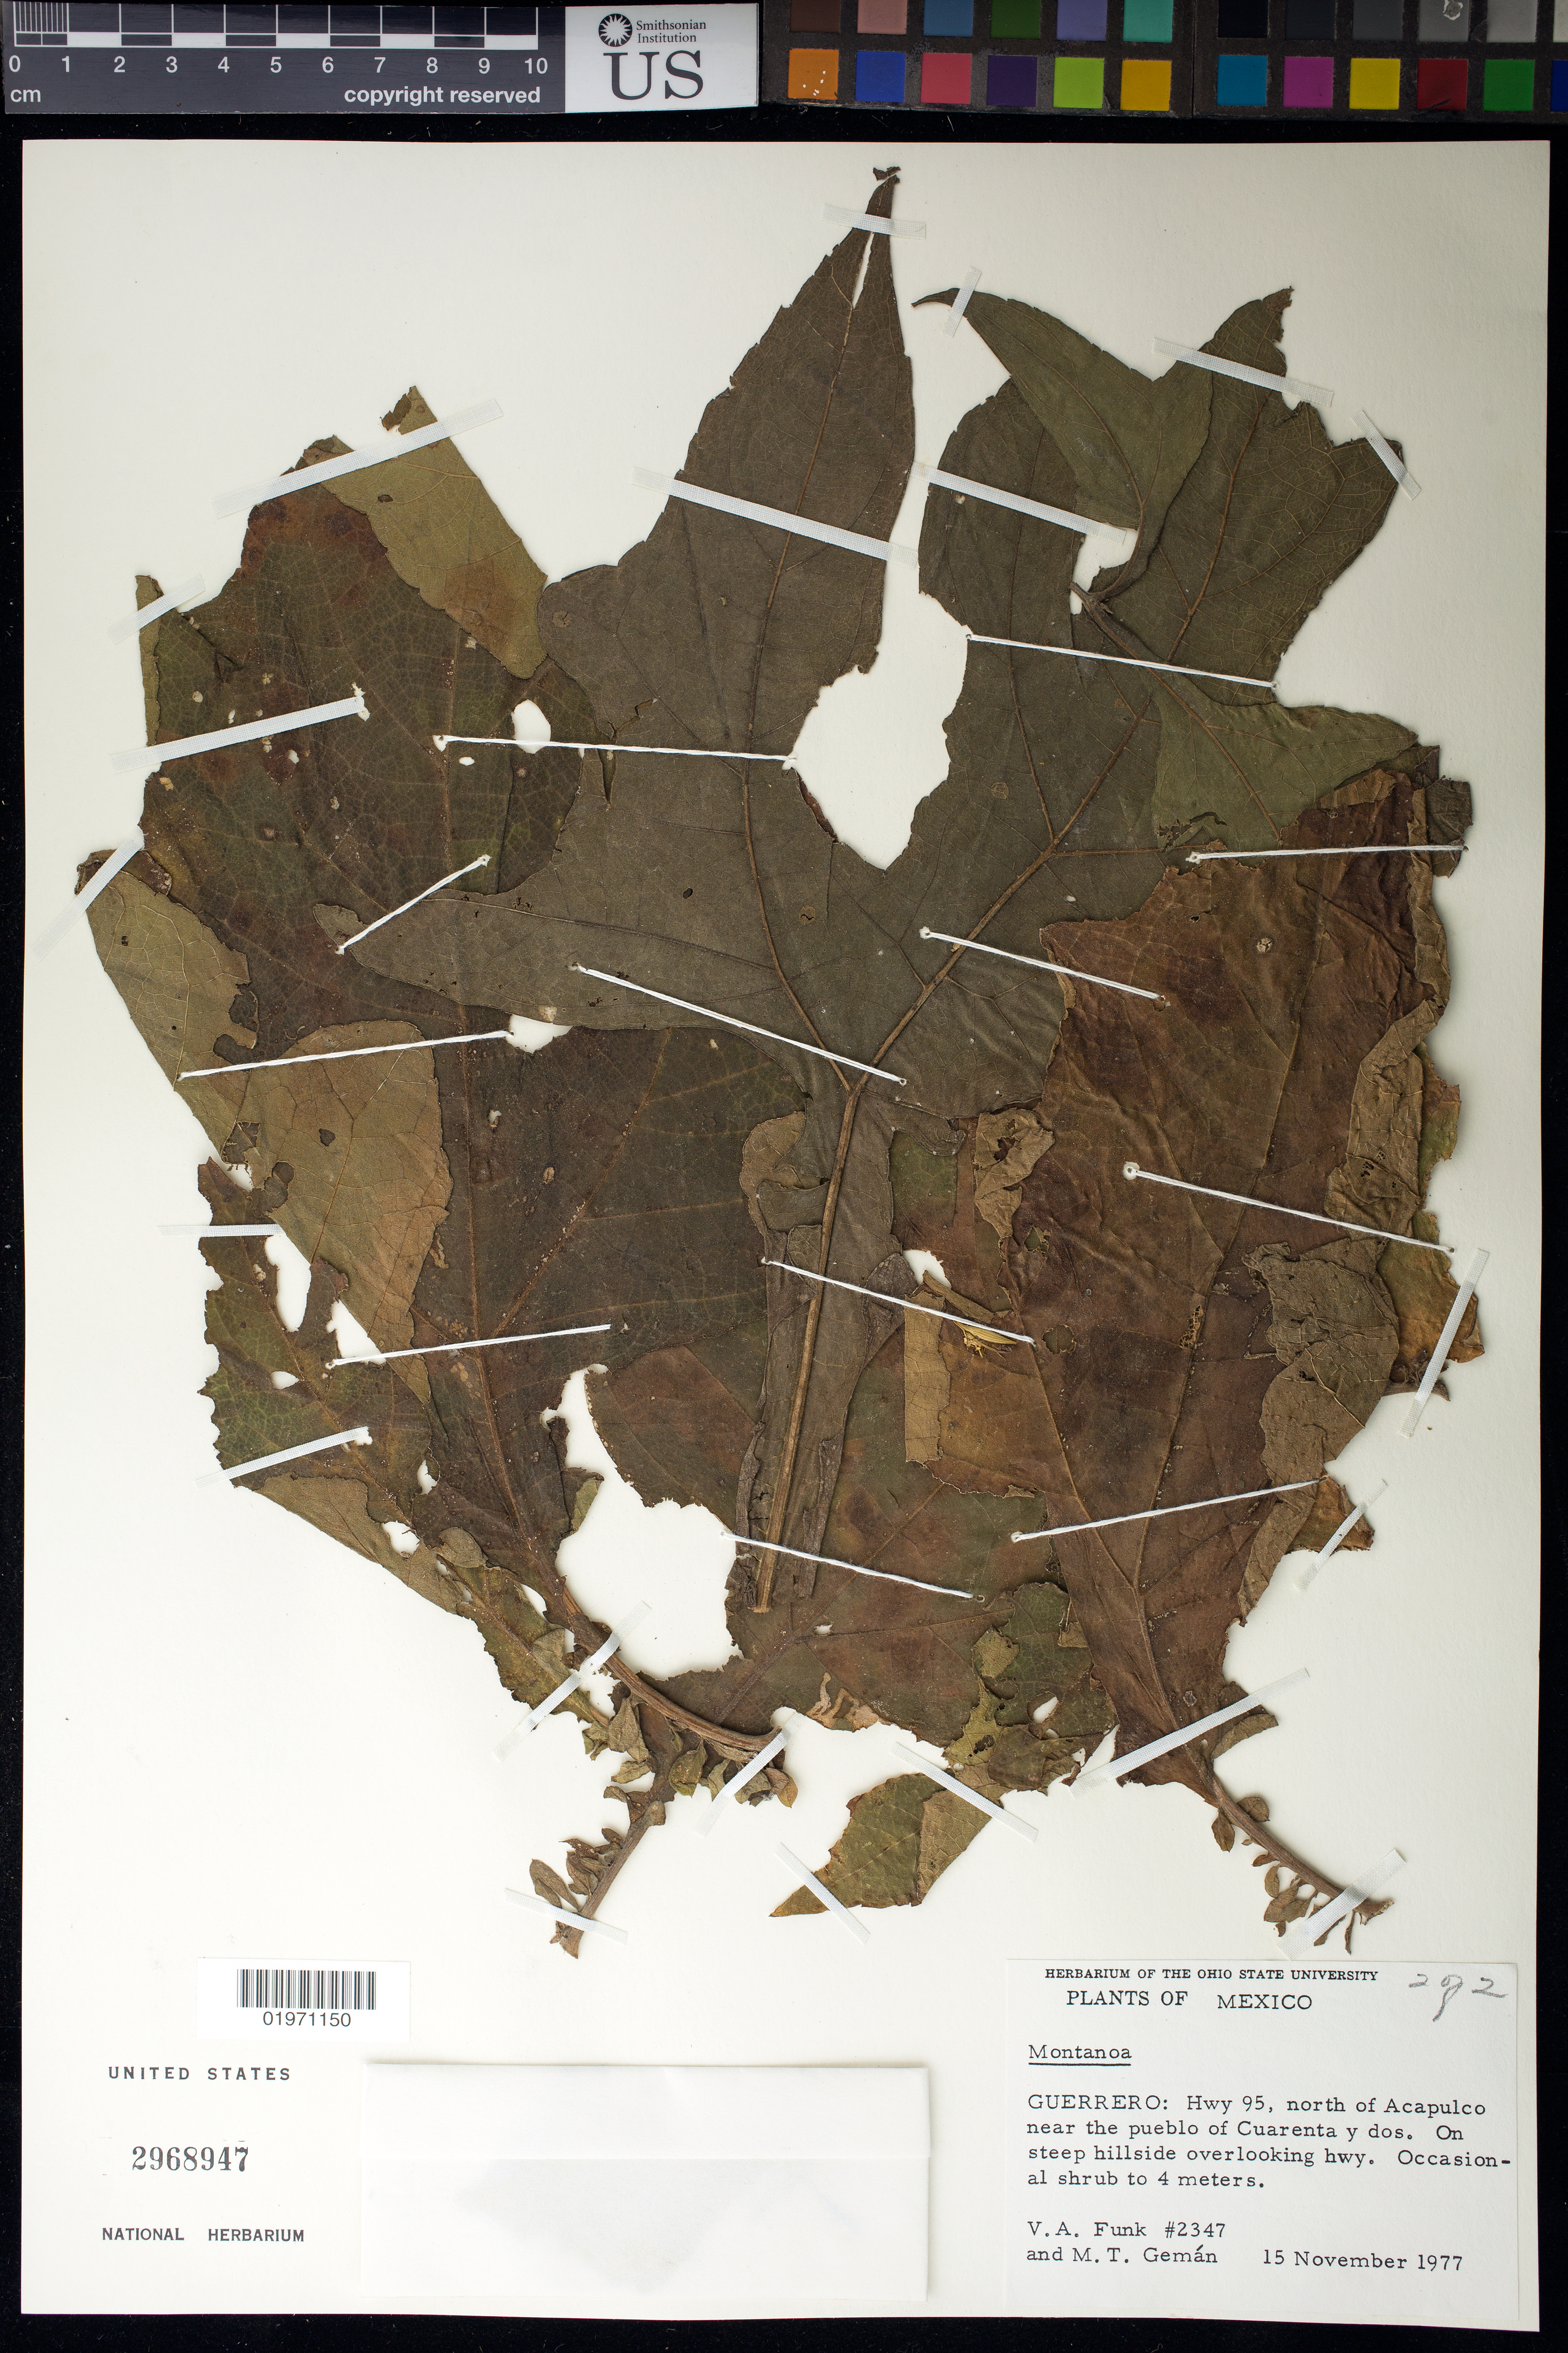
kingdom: Plantae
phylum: Tracheophyta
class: Magnoliopsida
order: Asterales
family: Asteraceae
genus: Montanoa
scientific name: Montanoa grandiflora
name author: Alaman ex DC.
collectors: V. Funk & M. Gemán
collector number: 2347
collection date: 1977-11-15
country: Mexico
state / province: Guerrero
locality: Hwy 95, north of Acapulo near the pueblo of Cuarenta y dos.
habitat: On steep hillside overlooking hwy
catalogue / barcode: US 2968947